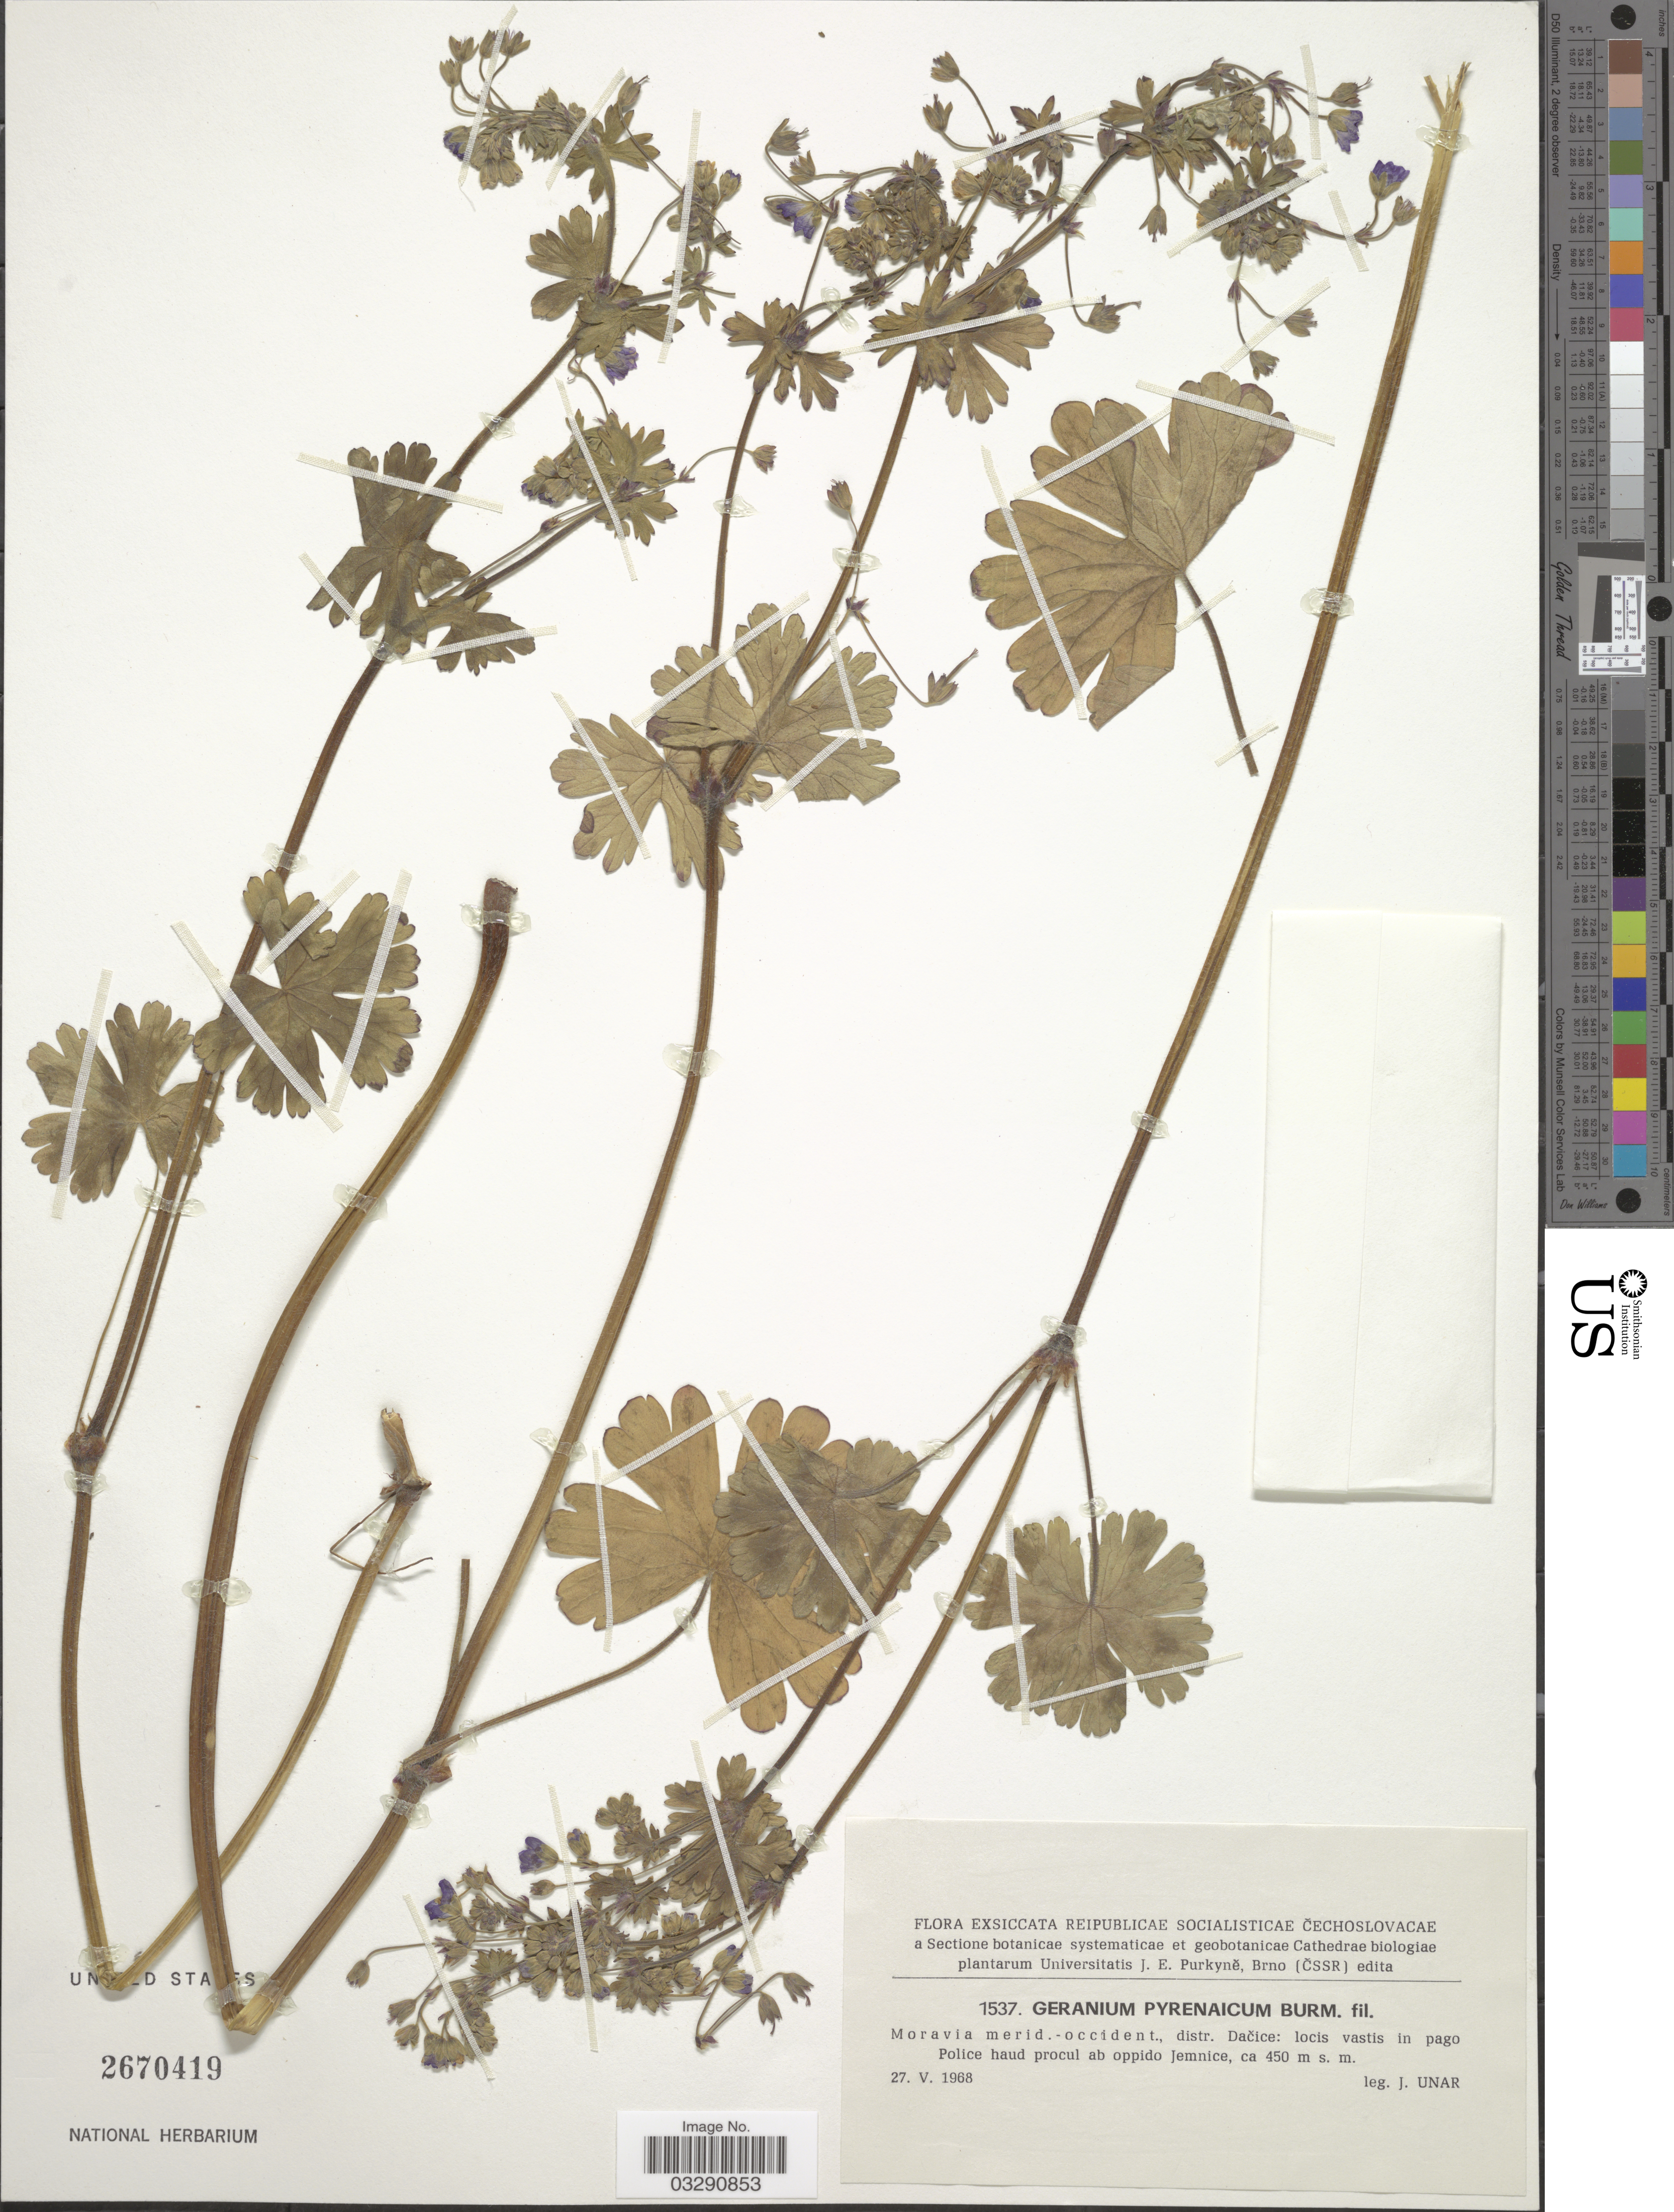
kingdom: Plantae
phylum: Tracheophyta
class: Magnoliopsida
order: Geraniales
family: Geraniaceae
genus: Geranium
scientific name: Geranium pyrenaicum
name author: Burm. f.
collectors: J. Unar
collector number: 1537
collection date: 1968-05-27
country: Czechia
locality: Reipublicae Socialisticae Čechoslovacae, Moravia merid.-occident., distr. Dačice: locis vastis in pago Police haud procul ab oppido Jemnice.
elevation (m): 450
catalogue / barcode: US 2670419